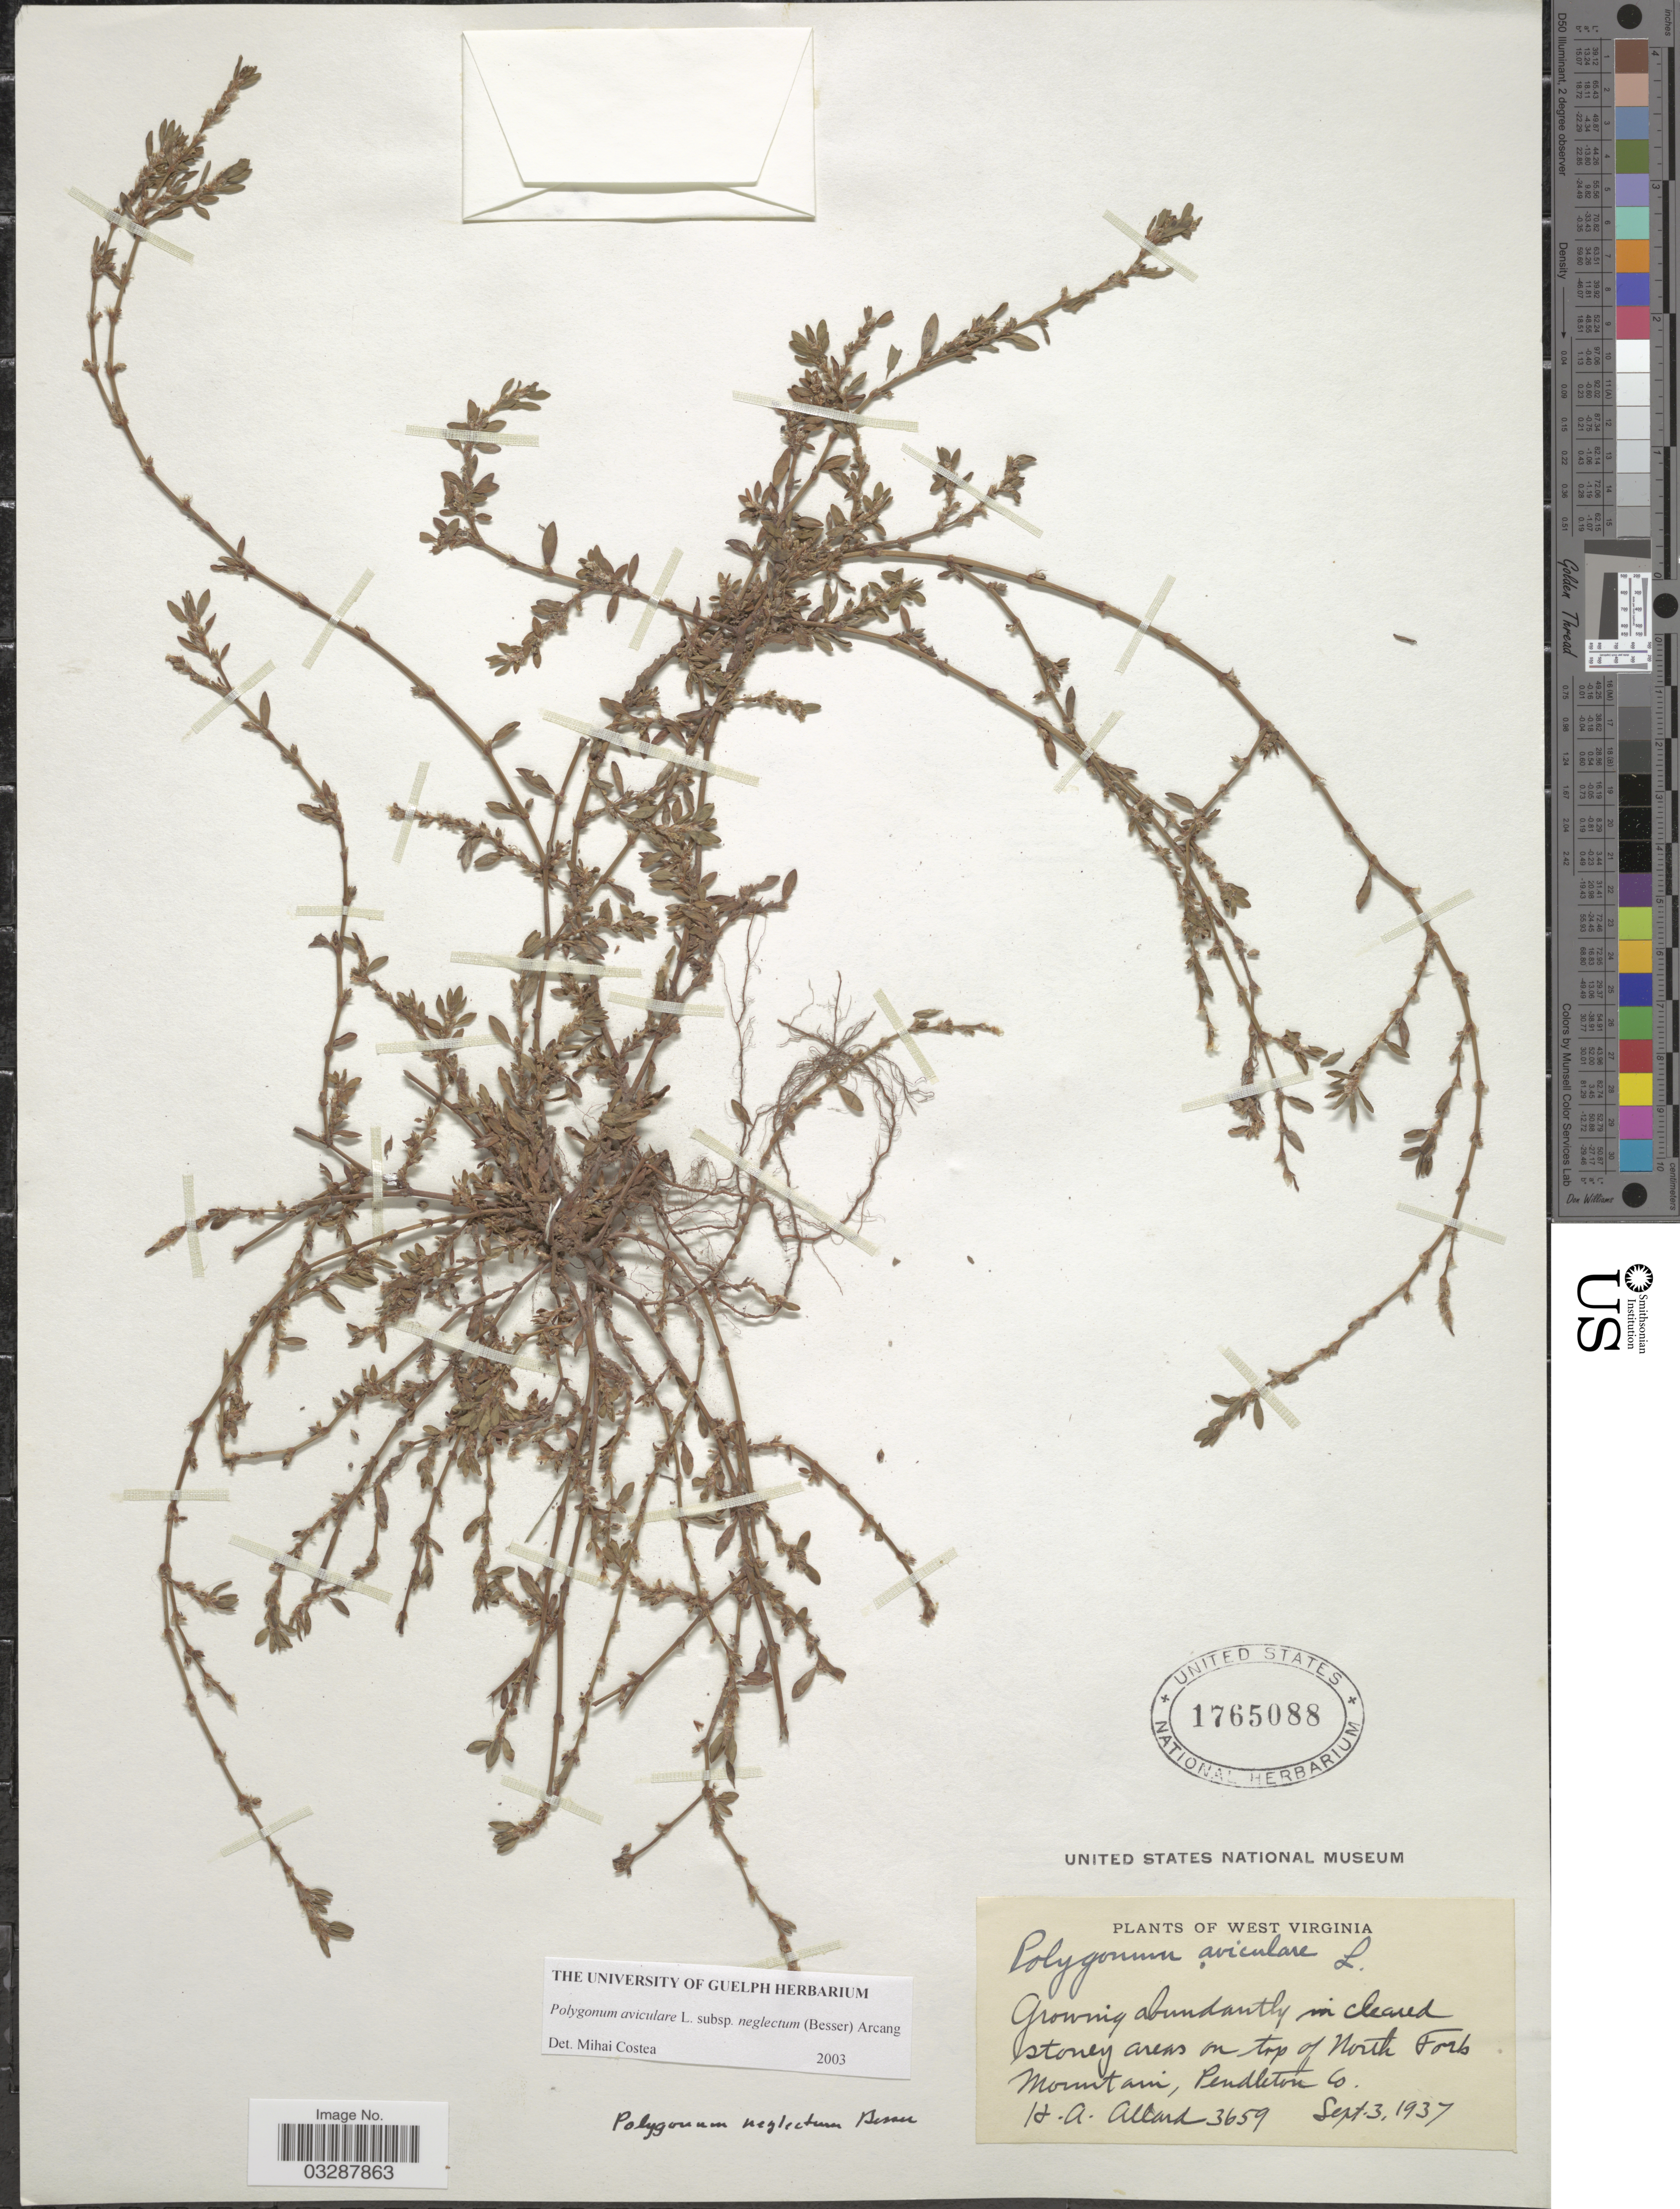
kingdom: Plantae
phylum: Tracheophyta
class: Magnoliopsida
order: Caryophyllales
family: Polygonaceae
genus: Polygonum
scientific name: Polygonum aviculare subsp. neglectum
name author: (Besser) Arcang.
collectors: H. A. Allard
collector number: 3659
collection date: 1937-09-03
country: United States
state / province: West Virginia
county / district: Pendleton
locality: Growing abundantly in cleared stoney areas on top of North Fork Mountain, Pendleton Co.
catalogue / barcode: US 1765088